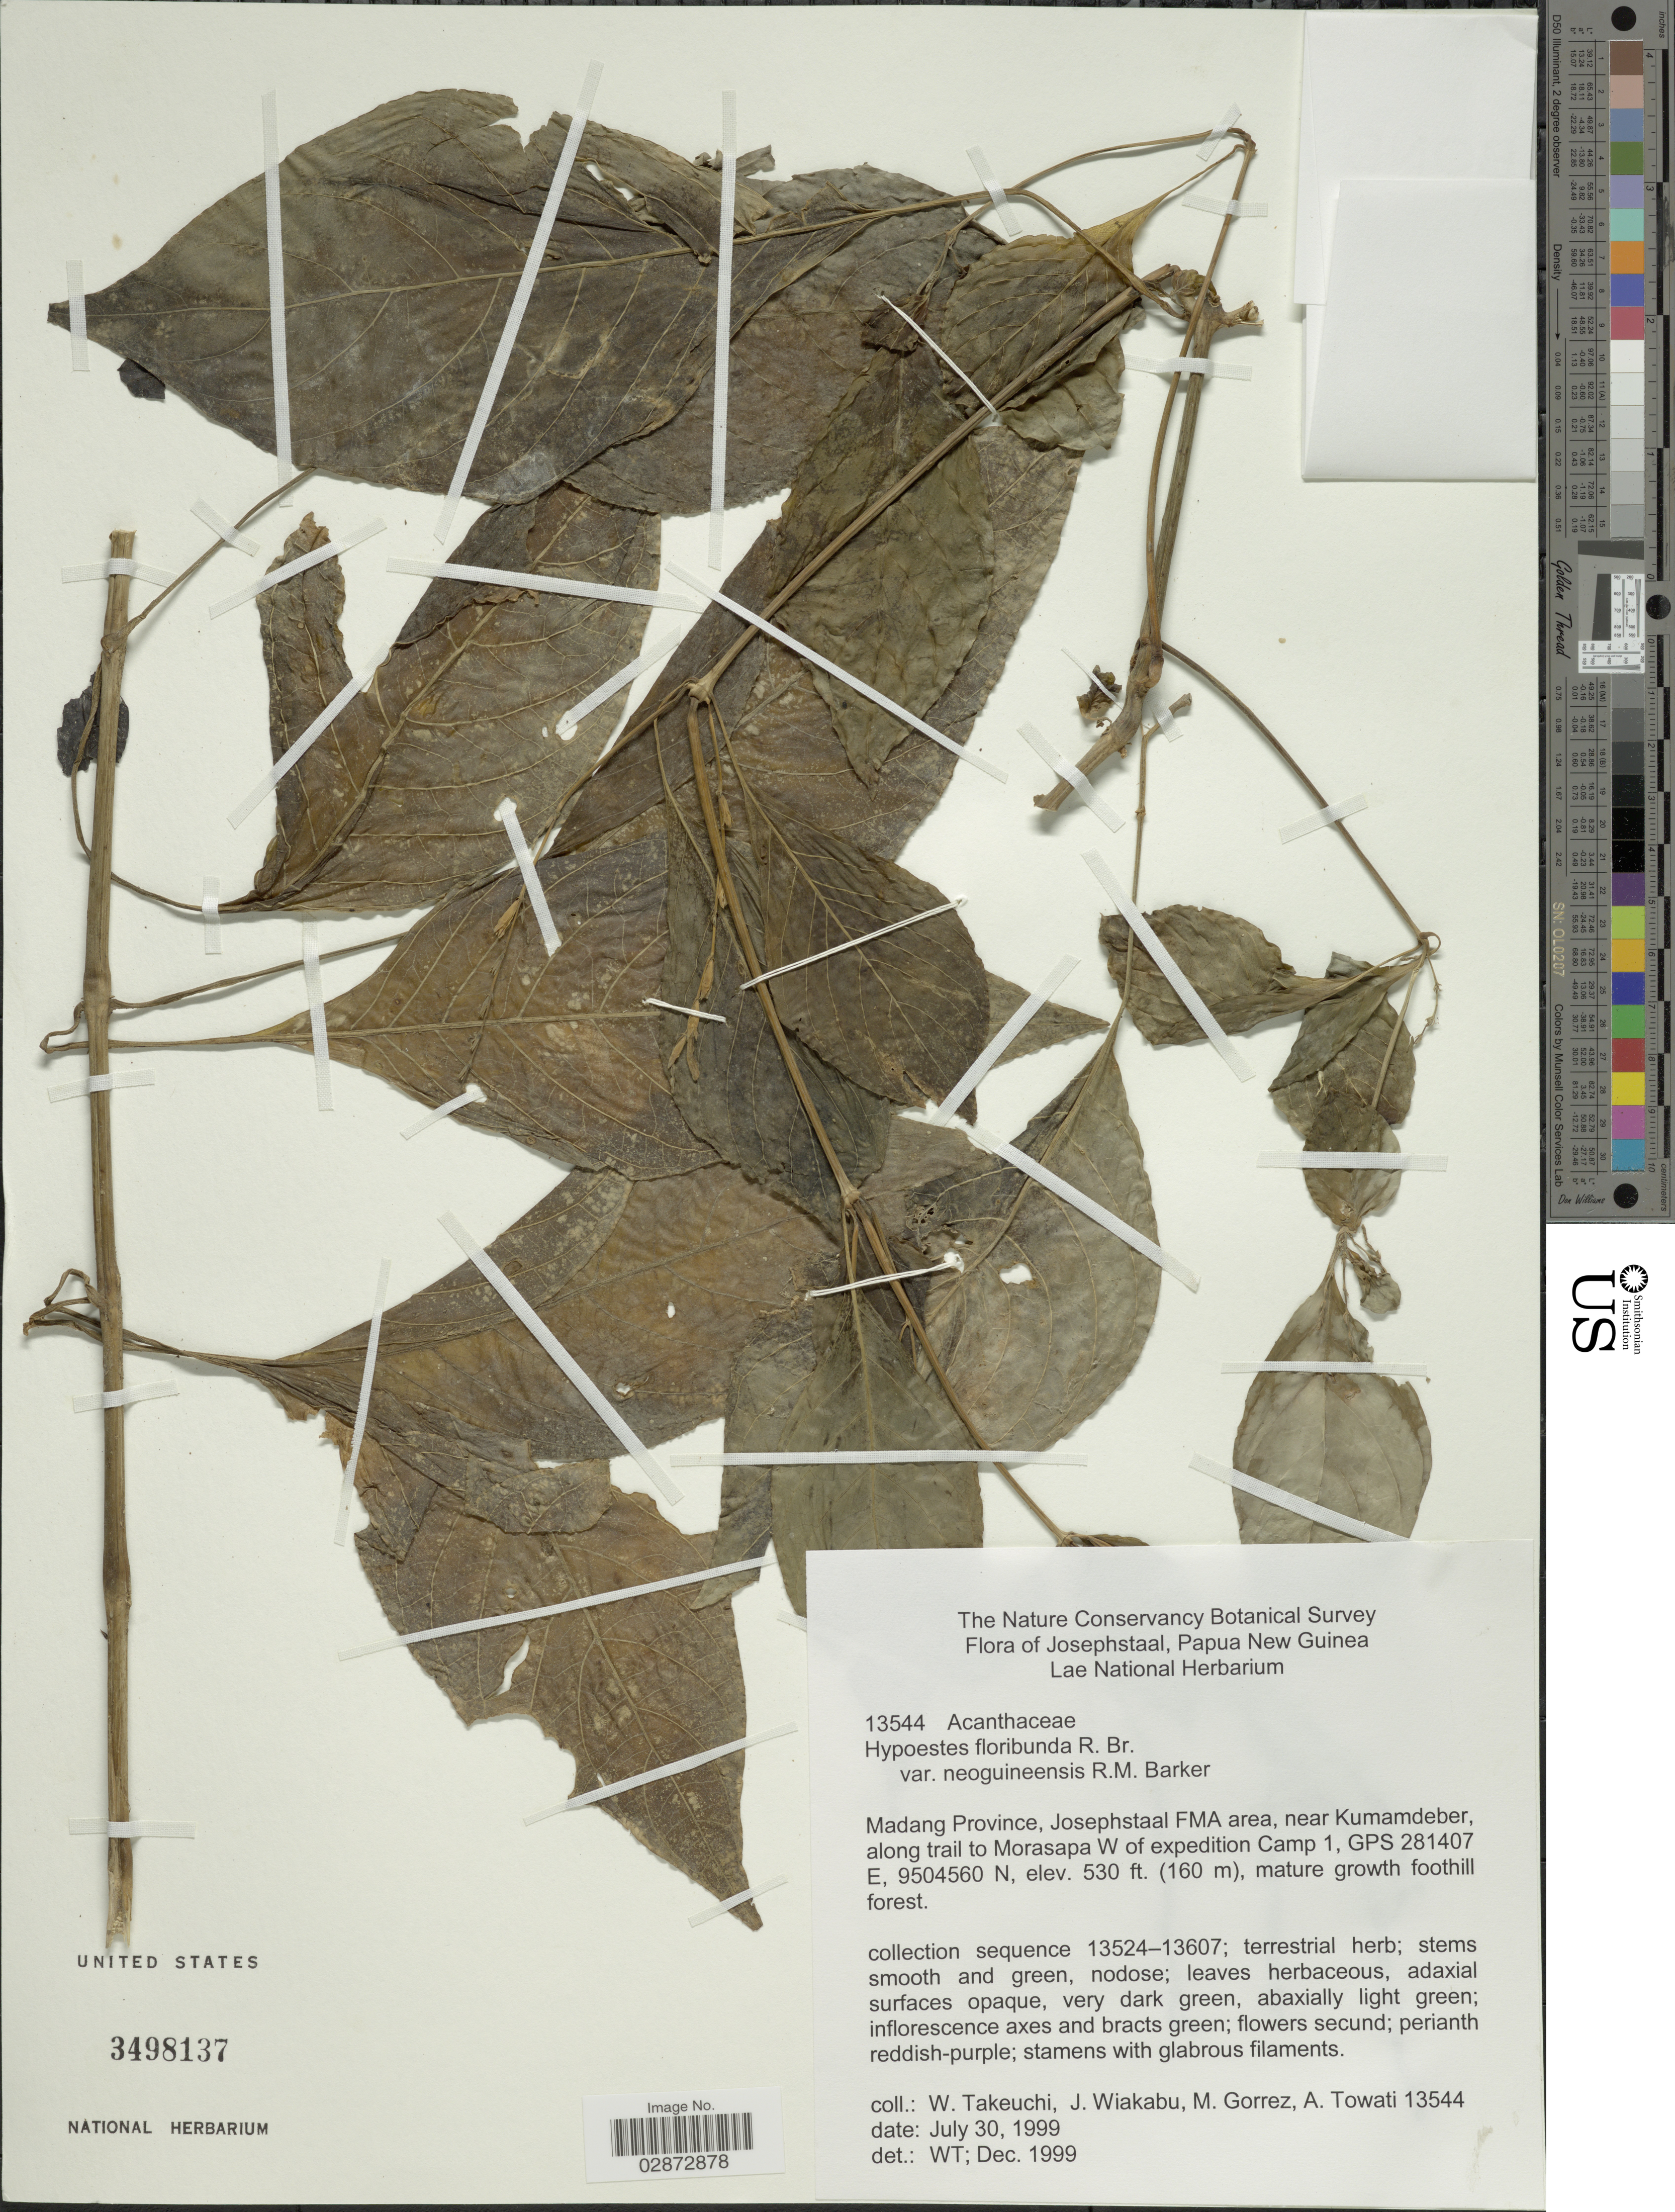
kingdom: Plantae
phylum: Tracheophyta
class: Magnoliopsida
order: Lamiales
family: Acanthaceae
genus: Hypoestes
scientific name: Hypoestes floribunda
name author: R. Br.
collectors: W. Takeuchi, J. Wiakabu, M. Gorrez & A. Towati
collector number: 13544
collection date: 1999-07-30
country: Papua New Guinea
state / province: Madang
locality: Josephstaal, Josephstaal FMA area, near Kumamdeber, along trail to Morasapa W of expedition Camp 1.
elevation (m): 162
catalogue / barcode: US 3498137